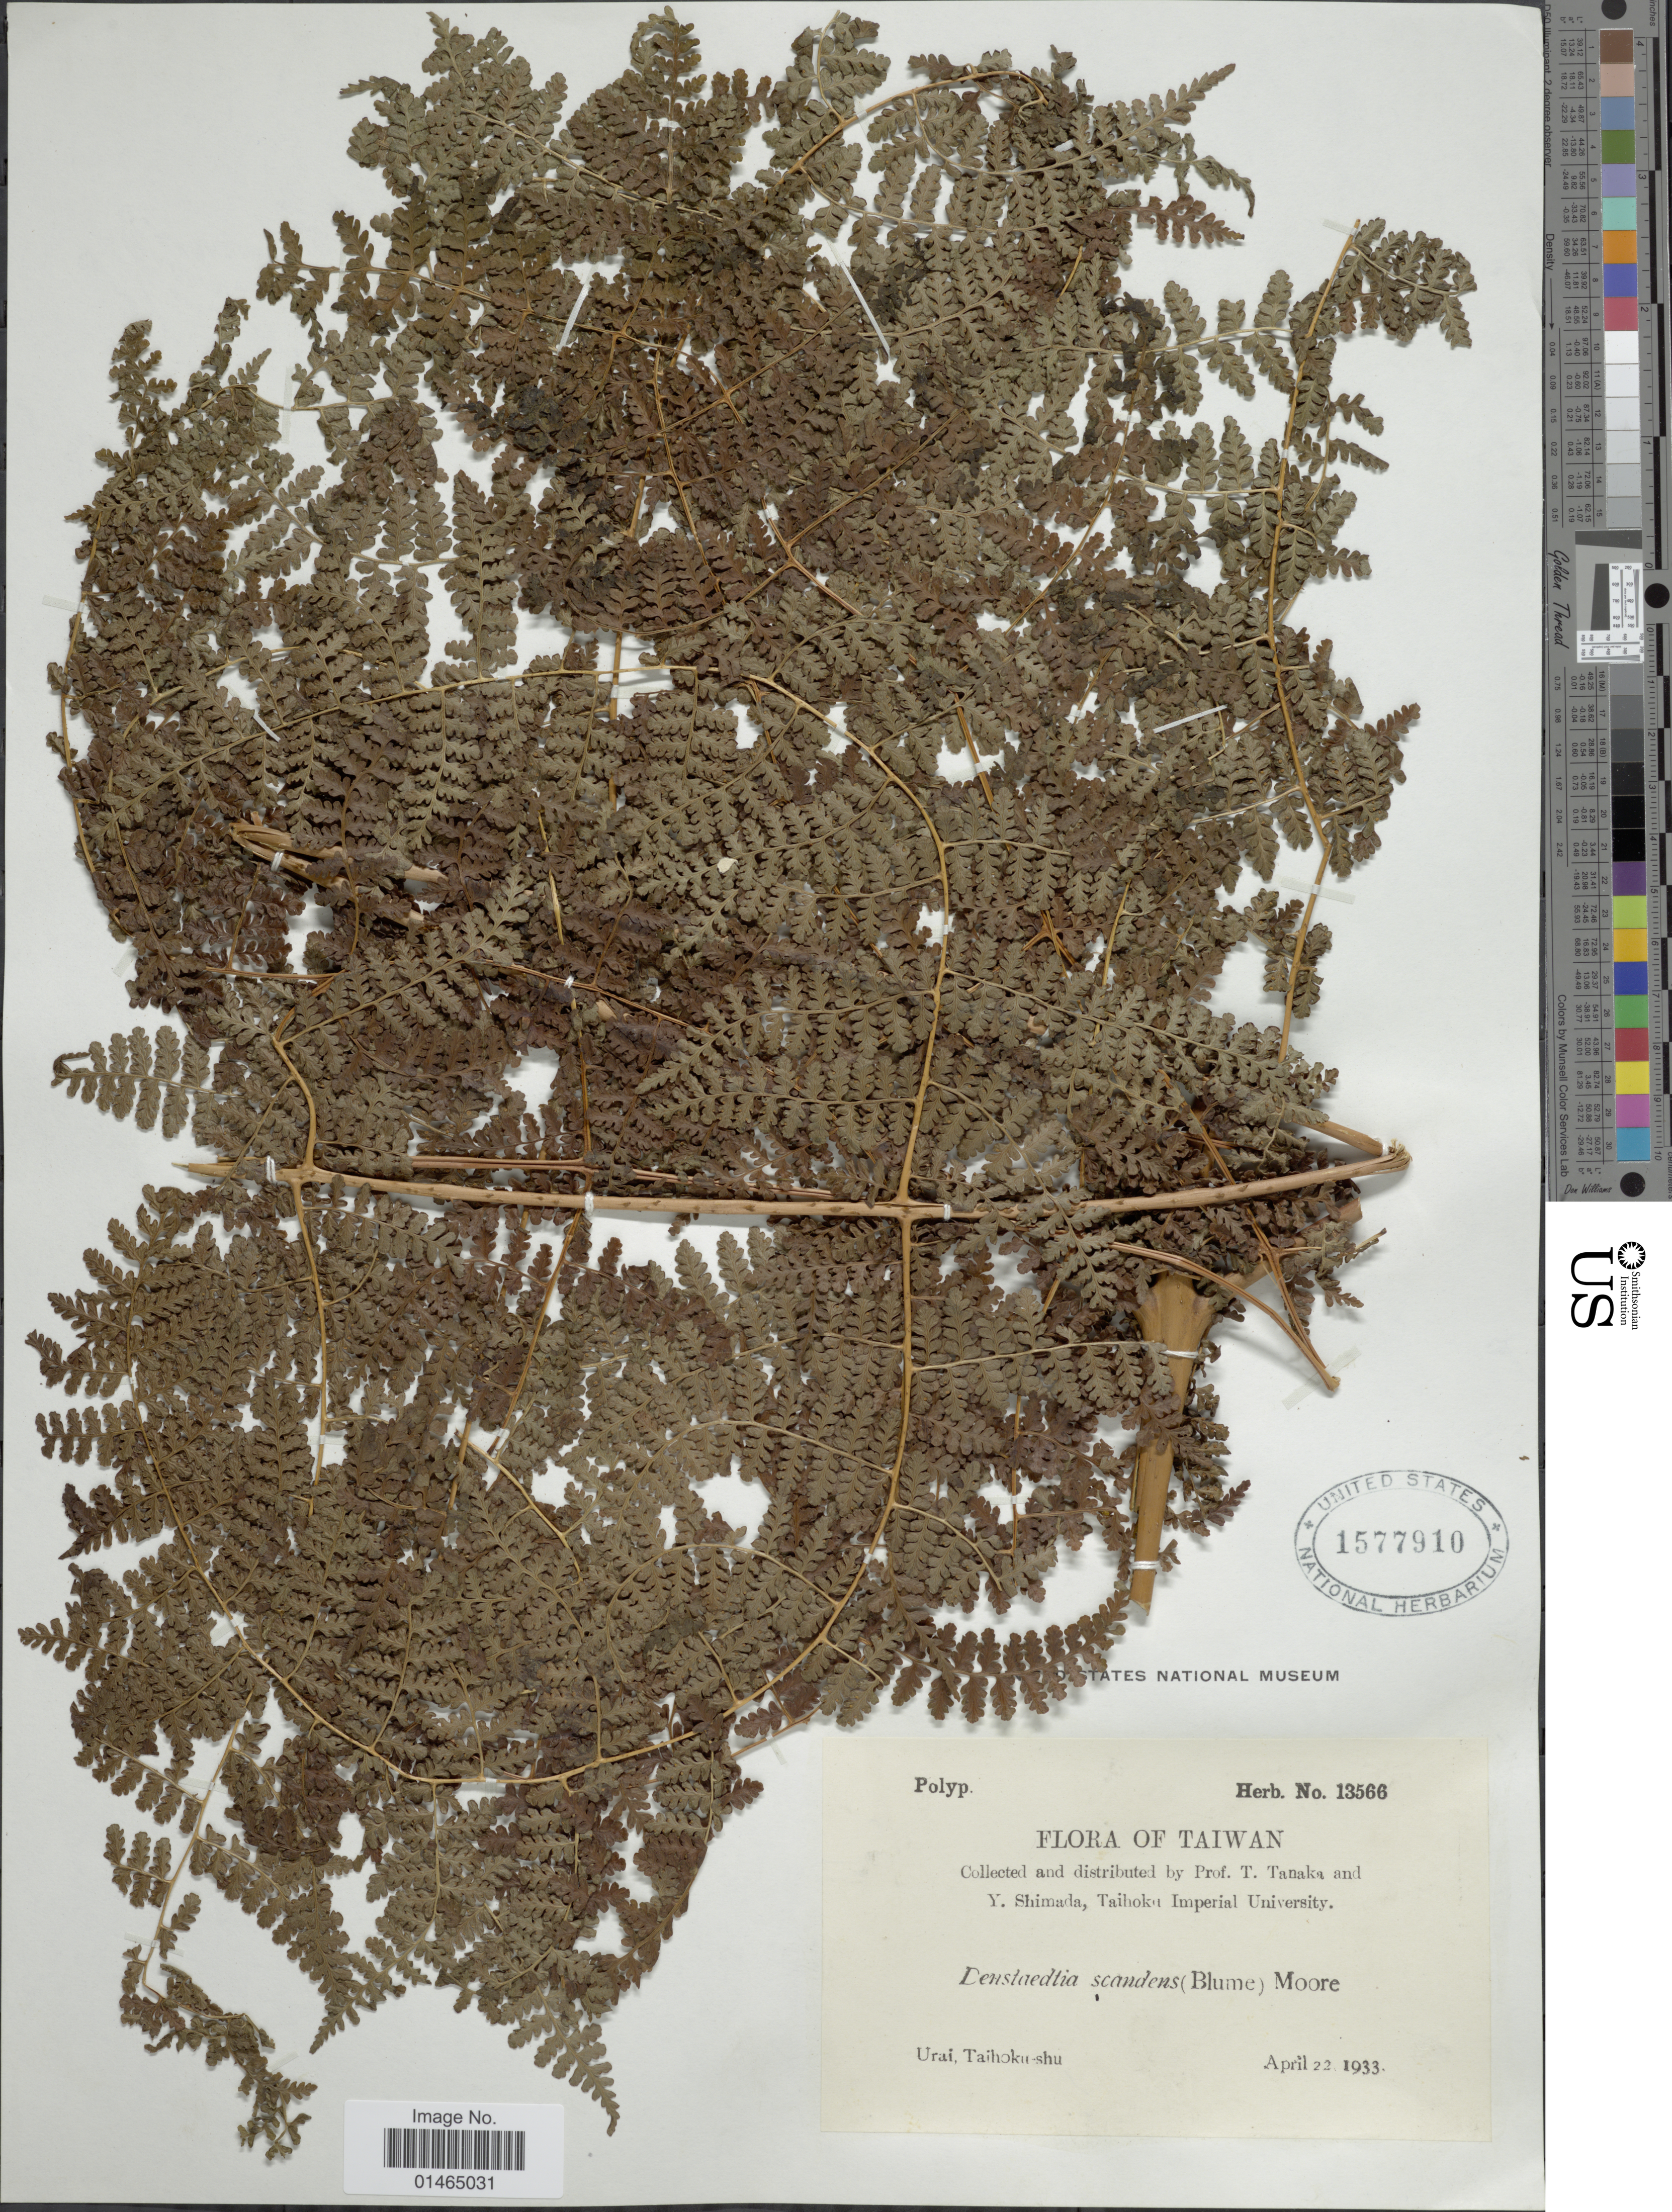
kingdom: Plantae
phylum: Tracheophyta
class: Polypodiopsida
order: Polypodiales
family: Dennstaedtiaceae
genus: Dennstaedtia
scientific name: Dennstaedtia scandens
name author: (Blume) S. Moore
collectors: T. Tanaka & Y. Shimada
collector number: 13566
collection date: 1933-04-22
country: Taiwan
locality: Urai, Taihoku-shu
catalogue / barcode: US 1577910